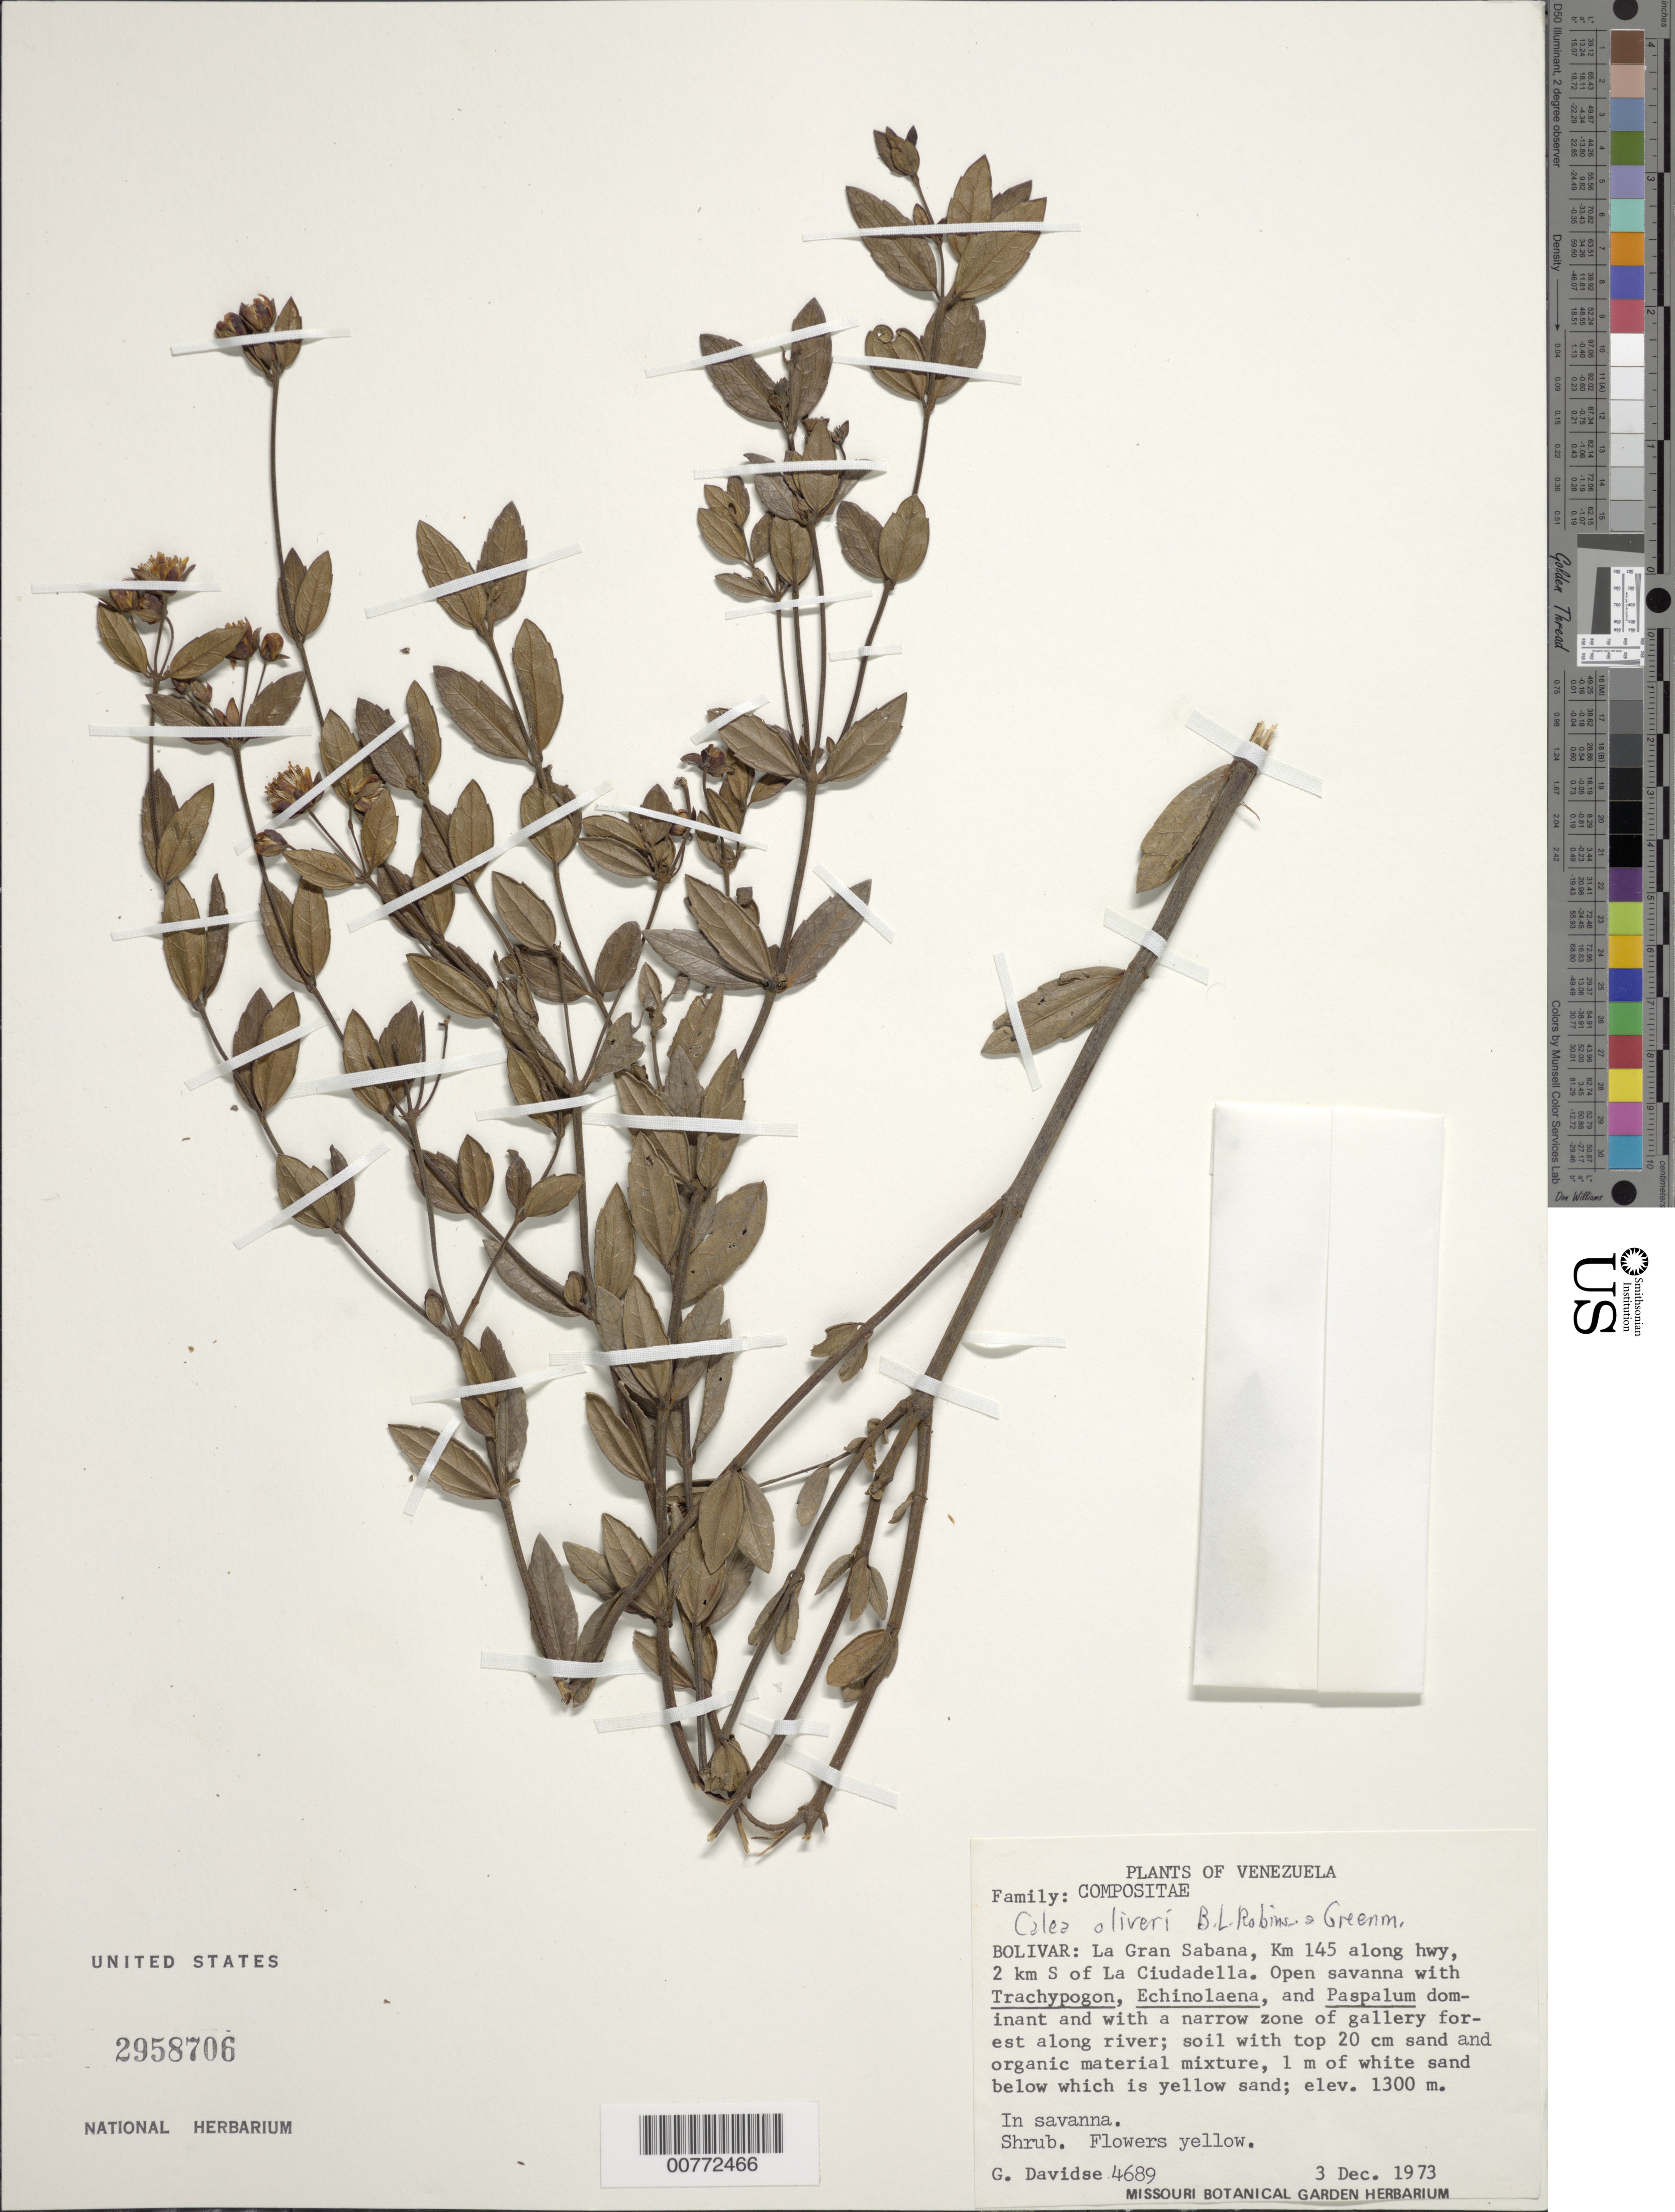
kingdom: Plantae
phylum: Tracheophyta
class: Magnoliopsida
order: Asterales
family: Asteraceae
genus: Calea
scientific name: Calea oliveri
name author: B.L. Rob. & Greenm.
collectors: G. Davidse, M. Ramia & R. Montes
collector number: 4689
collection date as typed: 3-Dec-73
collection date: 1973-12-03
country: Venezuela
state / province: Bolívar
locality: Gran Sabana, km 145 along hwy, 2 km S of La Ciudadella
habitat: Open savanna with Trachypogon, Echinolaena, Paspalum dominant, & narrow zone of gallery forest along river; soil with top 20 cm sand and organic matte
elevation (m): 1300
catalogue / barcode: US 2958706